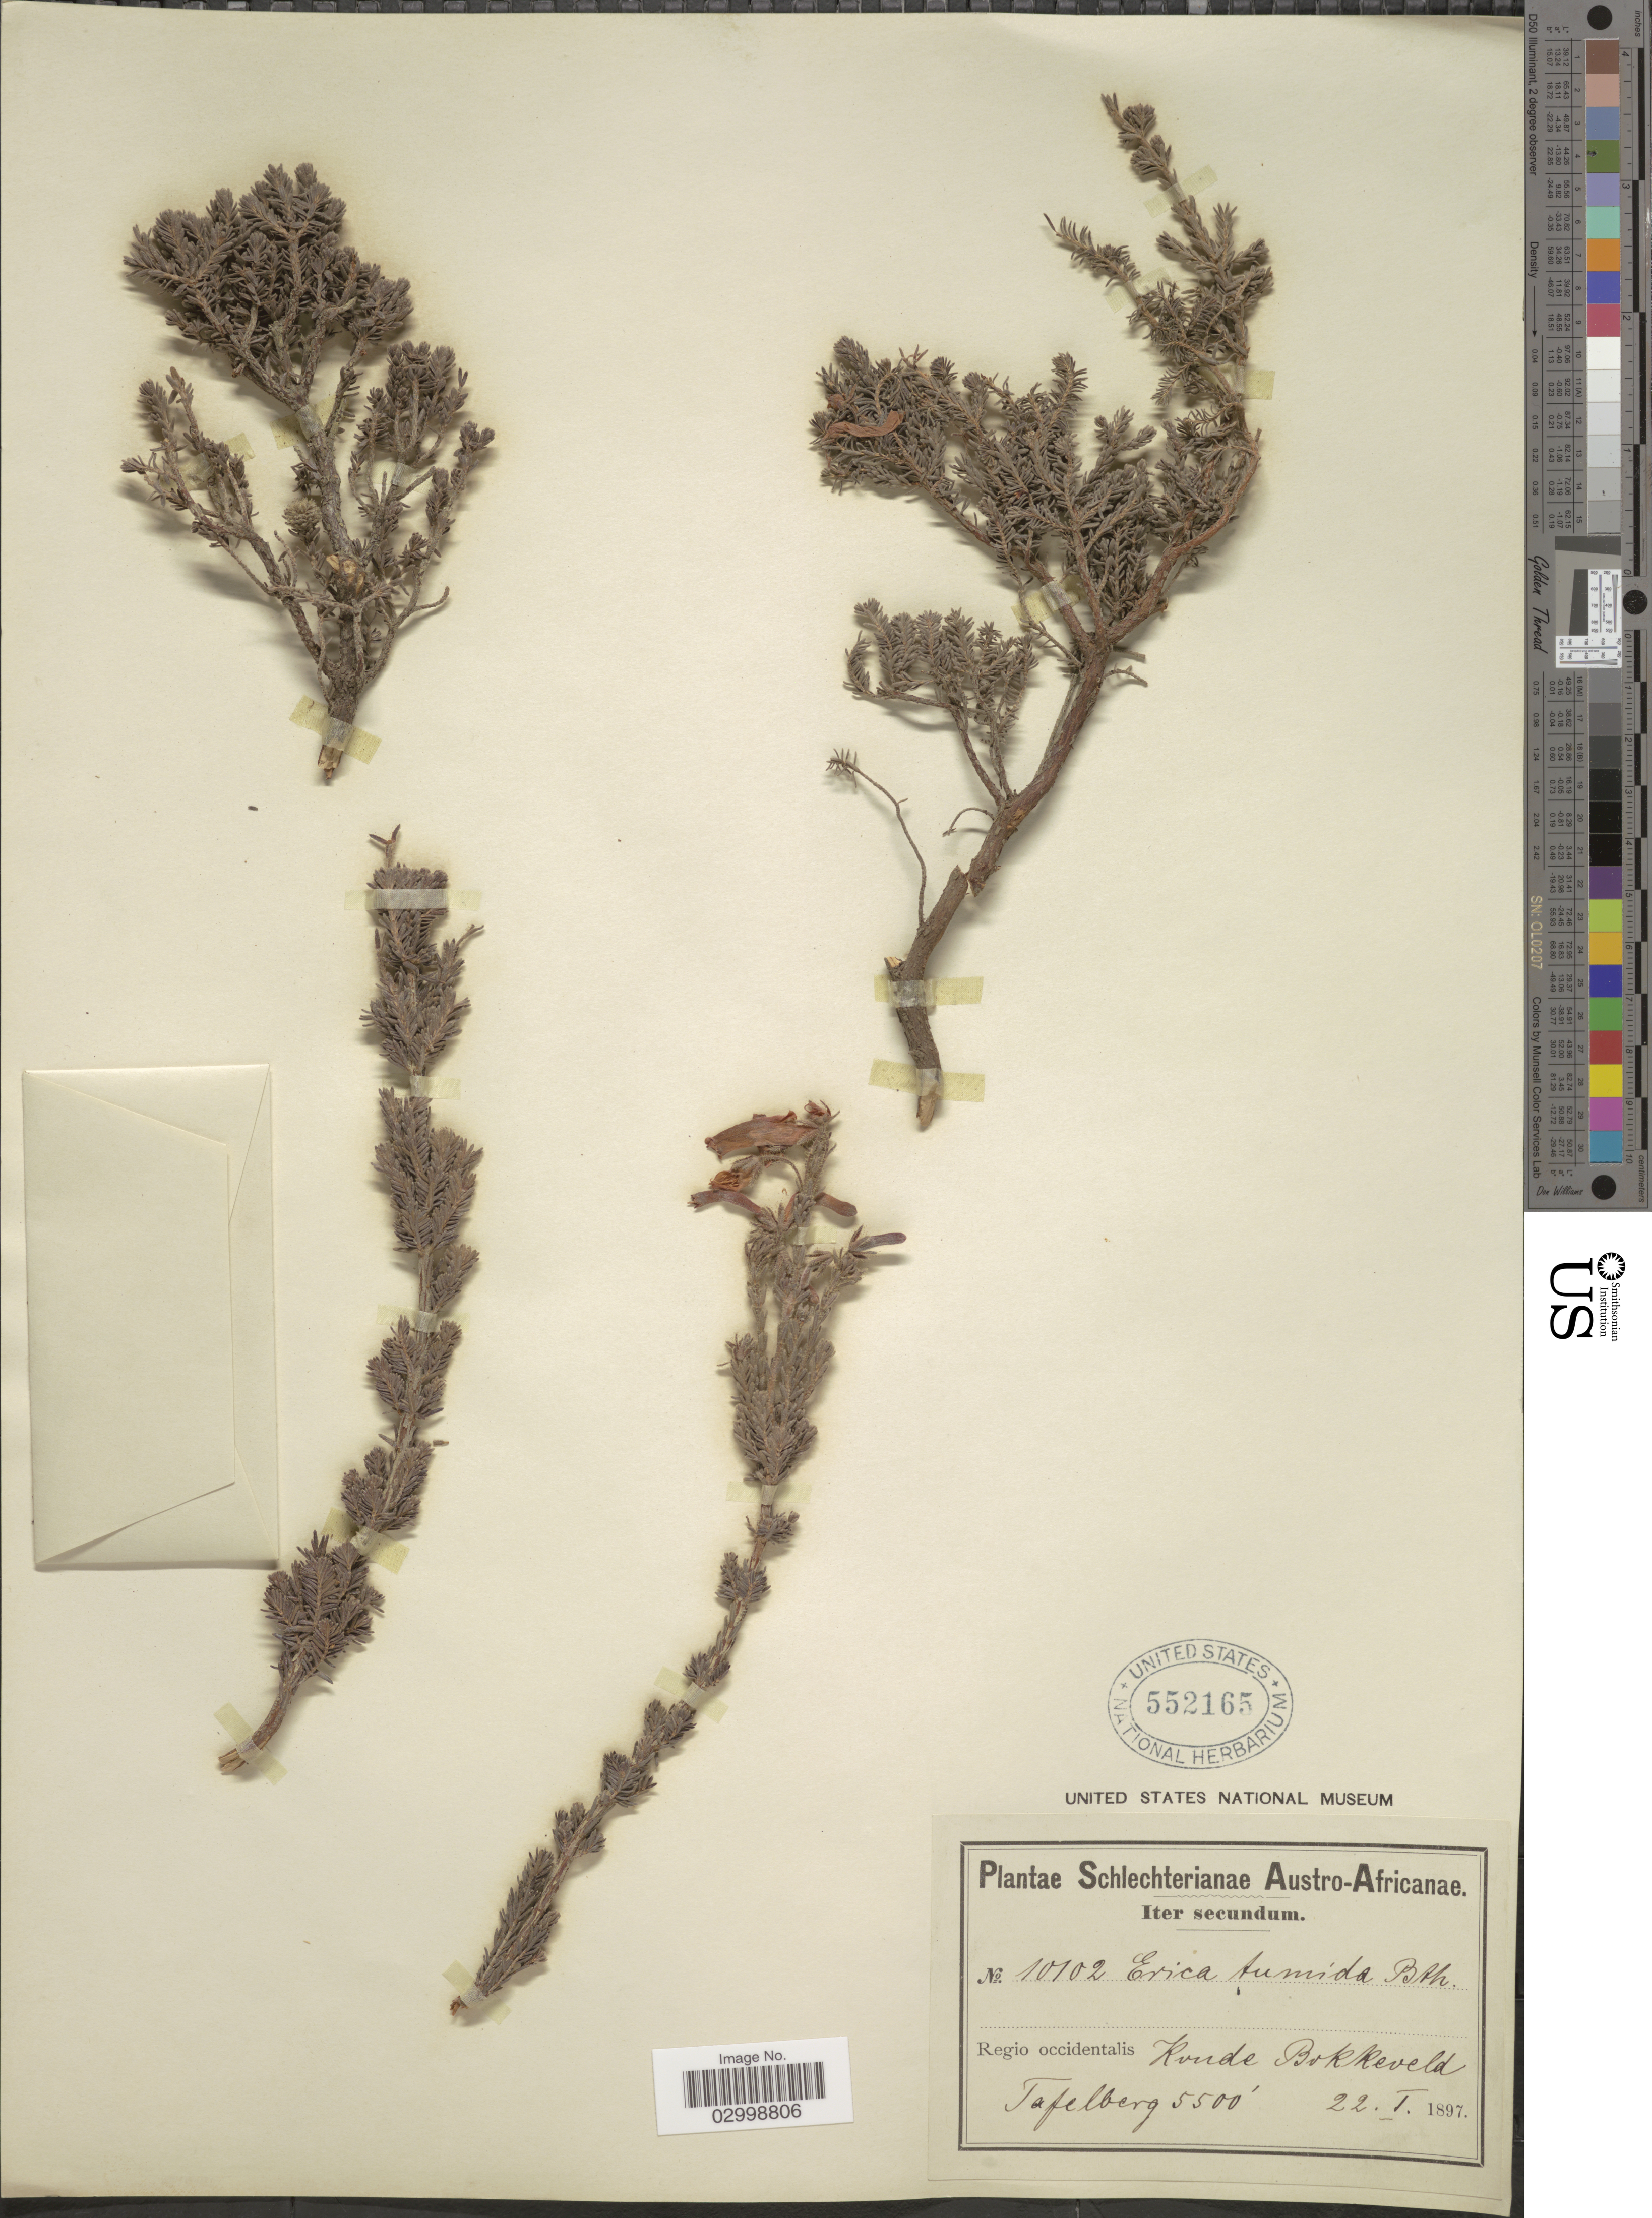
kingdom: Plantae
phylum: Tracheophyta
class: Magnoliopsida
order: Ericales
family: Ericaceae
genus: Erica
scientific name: Erica tumida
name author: Ker Gawl.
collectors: Schlechter, --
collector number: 10102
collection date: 1897-01-22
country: South Africa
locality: Austro-Africanae. Regio occidentalis. Koude Bokkeveld. Tafelberg.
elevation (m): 1676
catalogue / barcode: US 552165